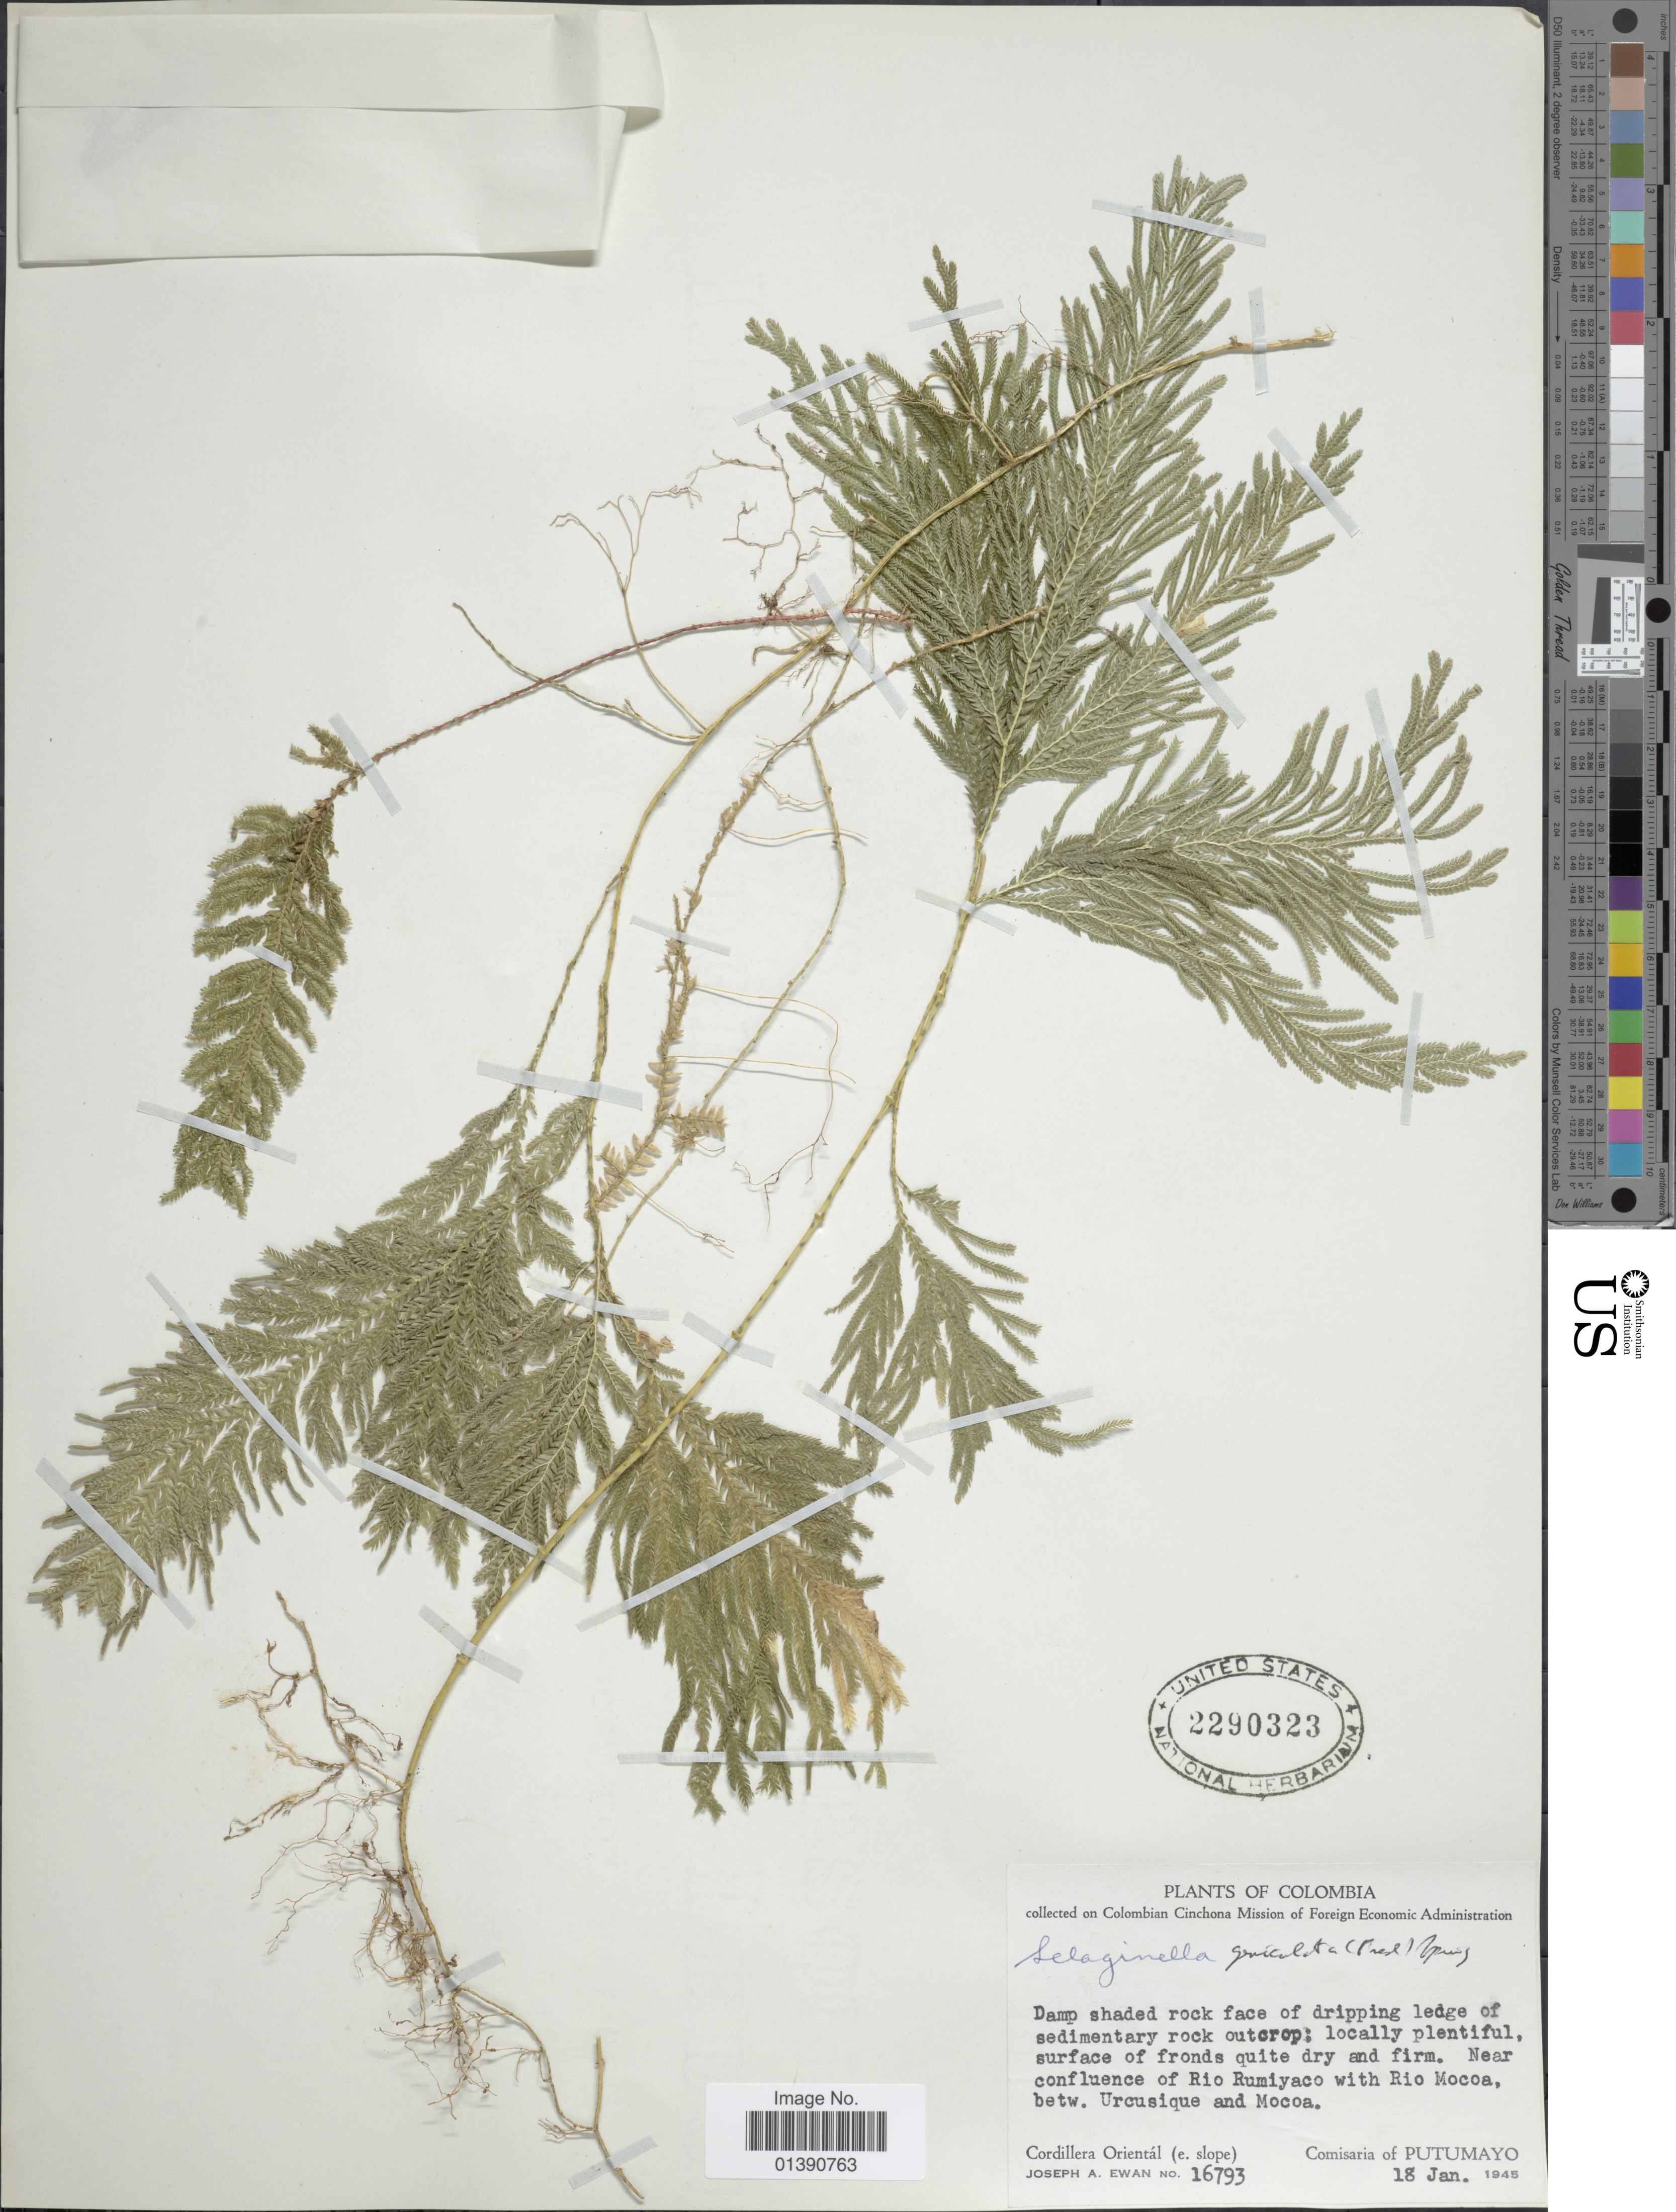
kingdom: Plantae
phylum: Tracheophyta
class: Lycopodiopsida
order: Selaginellales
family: Selaginellaceae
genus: Selaginella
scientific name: Selaginella geniculata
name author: (C. Presl) Spring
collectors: J. A. Ewan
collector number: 16793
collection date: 1945-01-18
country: Colombia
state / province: Putumayo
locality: Near confluence of Rio Rumiyaco with Rio Mocoa, betw Urcusique and Mocoa, Cordillera Orientál (e.slope)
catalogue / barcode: US 2290323